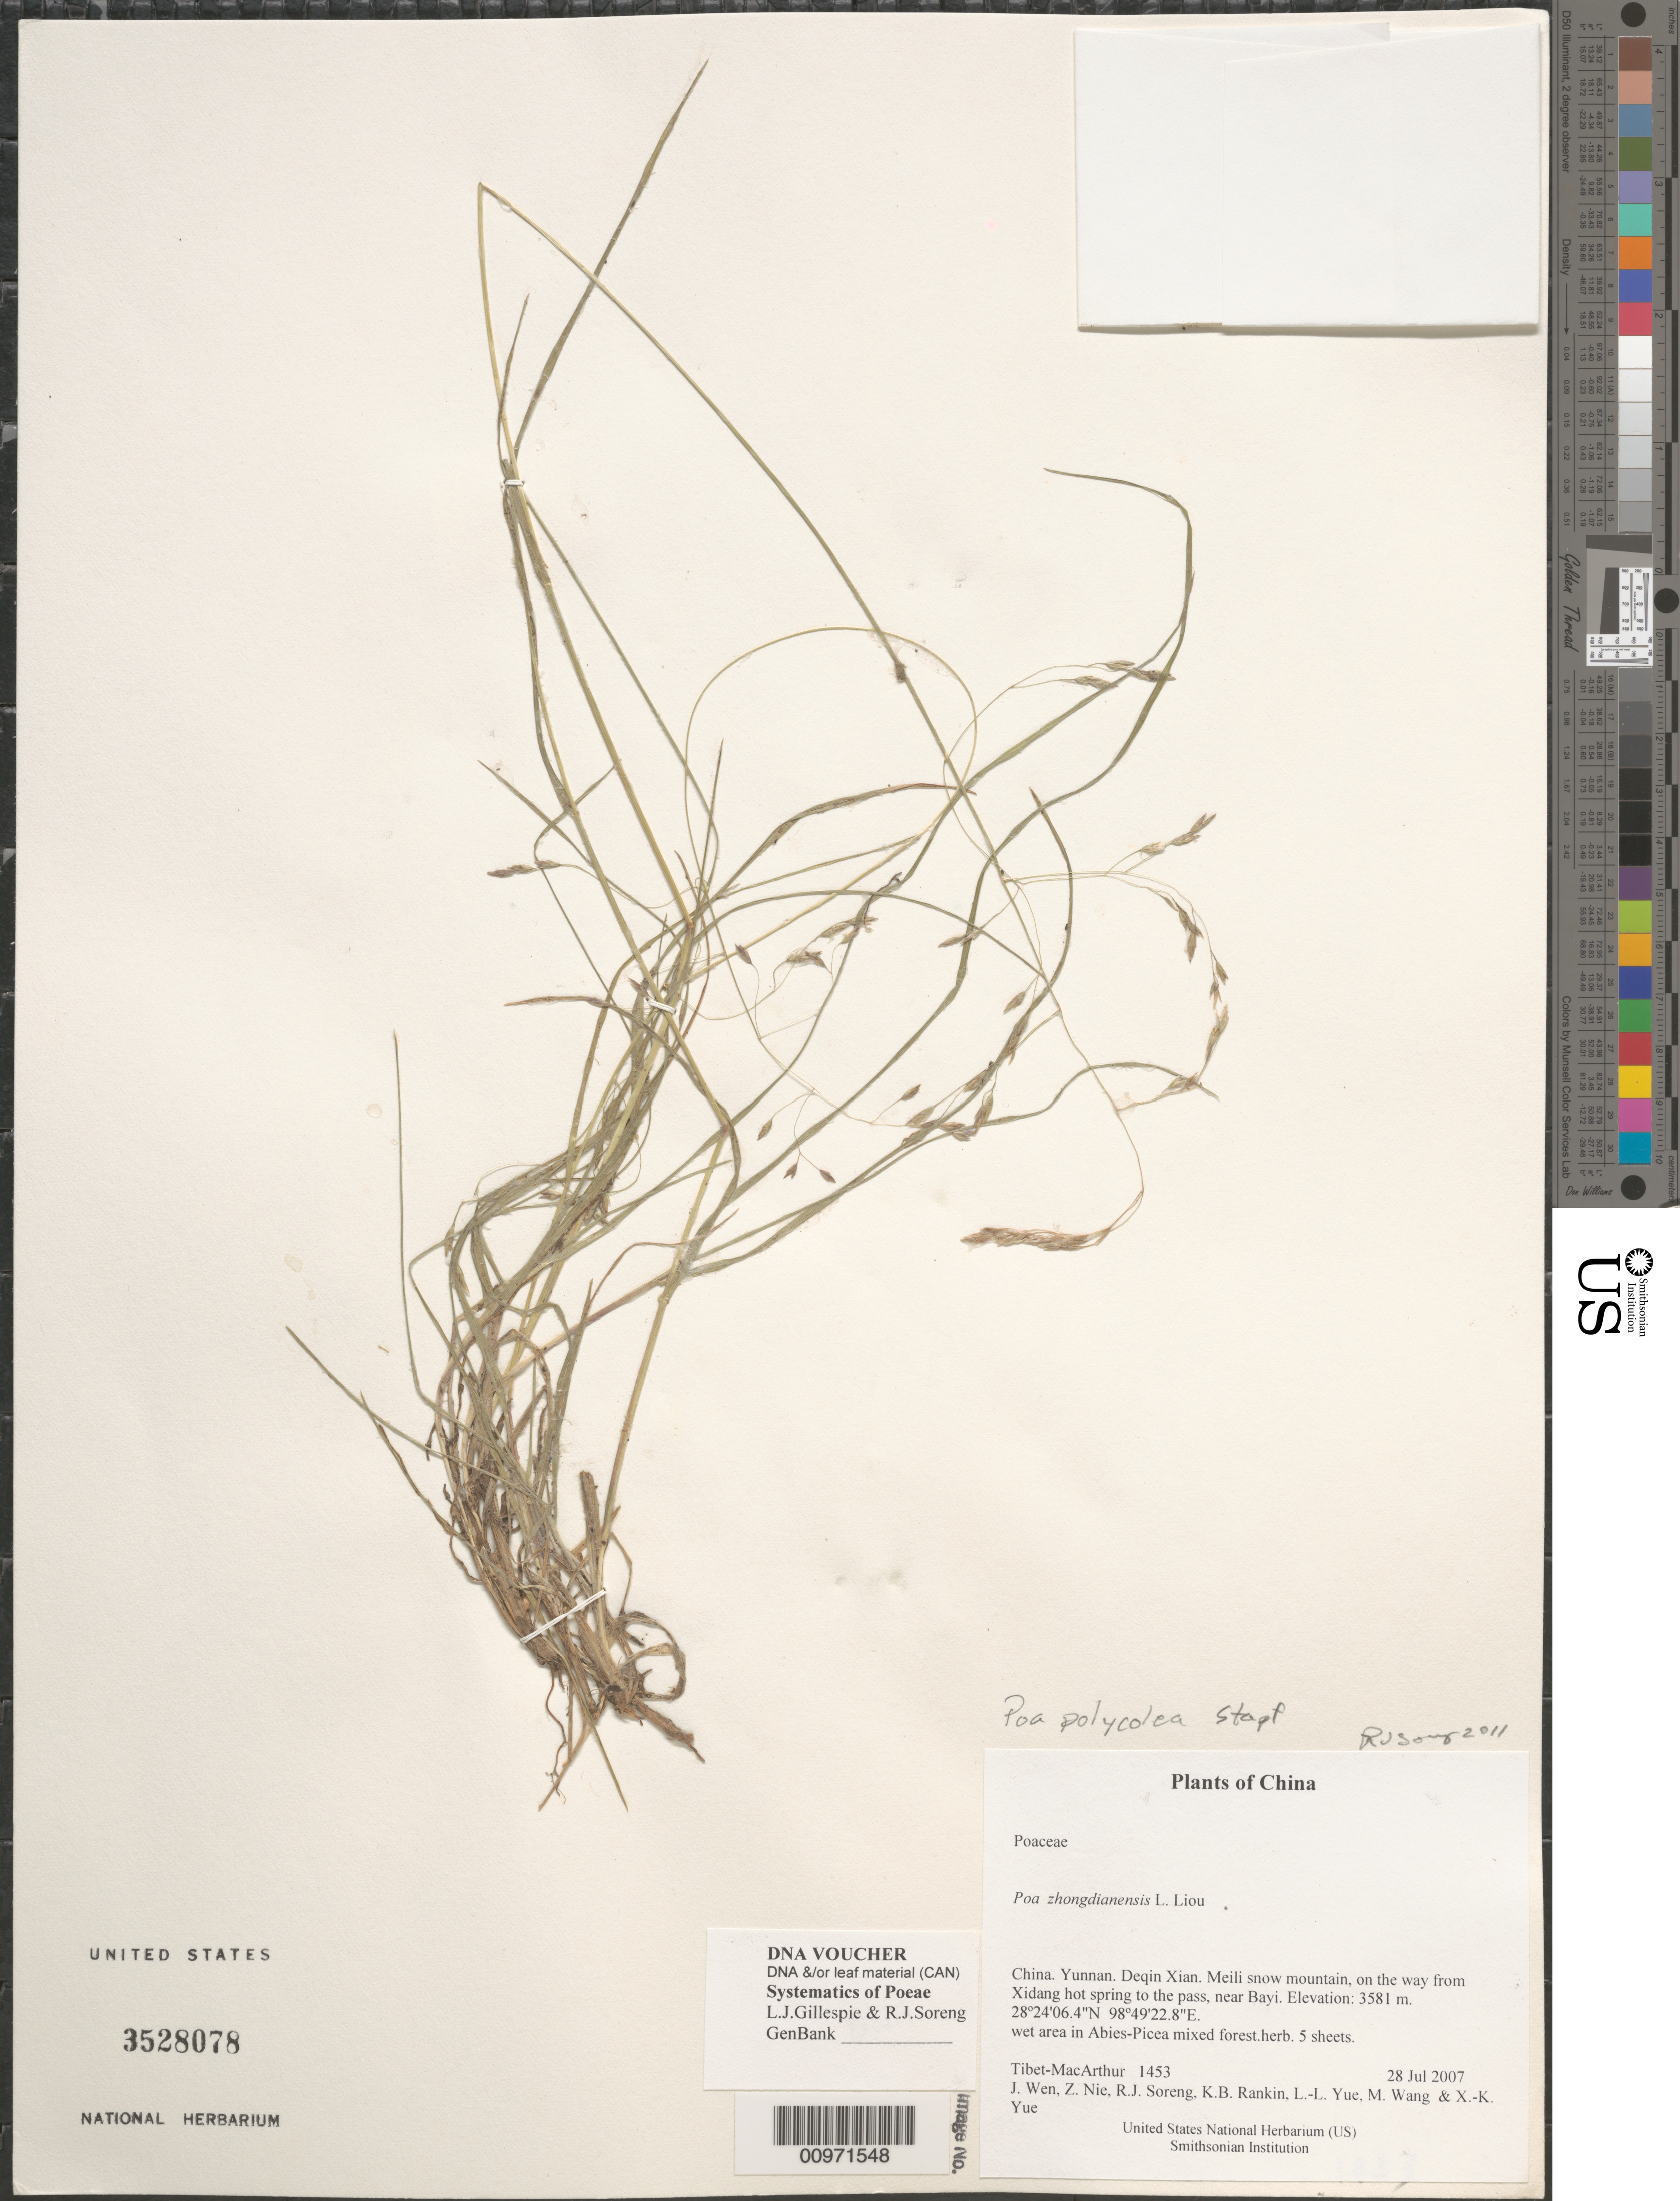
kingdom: Plantae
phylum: Tracheophyta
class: Liliopsida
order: Poales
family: Poaceae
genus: Poa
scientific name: Poa polycolea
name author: Stapf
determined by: Soreng, Robert J., Research Associate (BOT), Smithsonian Institution - National Museum of Natural History (UNITED STATES)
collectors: Tibet-MacArthur, J. Wen, Z. Nie, R. J. Soreng, K. Rankin, L. Yue, M. Wang & X. Yue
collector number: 1453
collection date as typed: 28 Jul 2007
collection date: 2007-07-28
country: China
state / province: Yunnan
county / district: Deqin Xian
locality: Meili snow mountain, on the way from Xidang hot spring to the pass, near Bayi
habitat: wet area in Abies-Picea mixed forest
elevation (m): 3581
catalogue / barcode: US 3528078